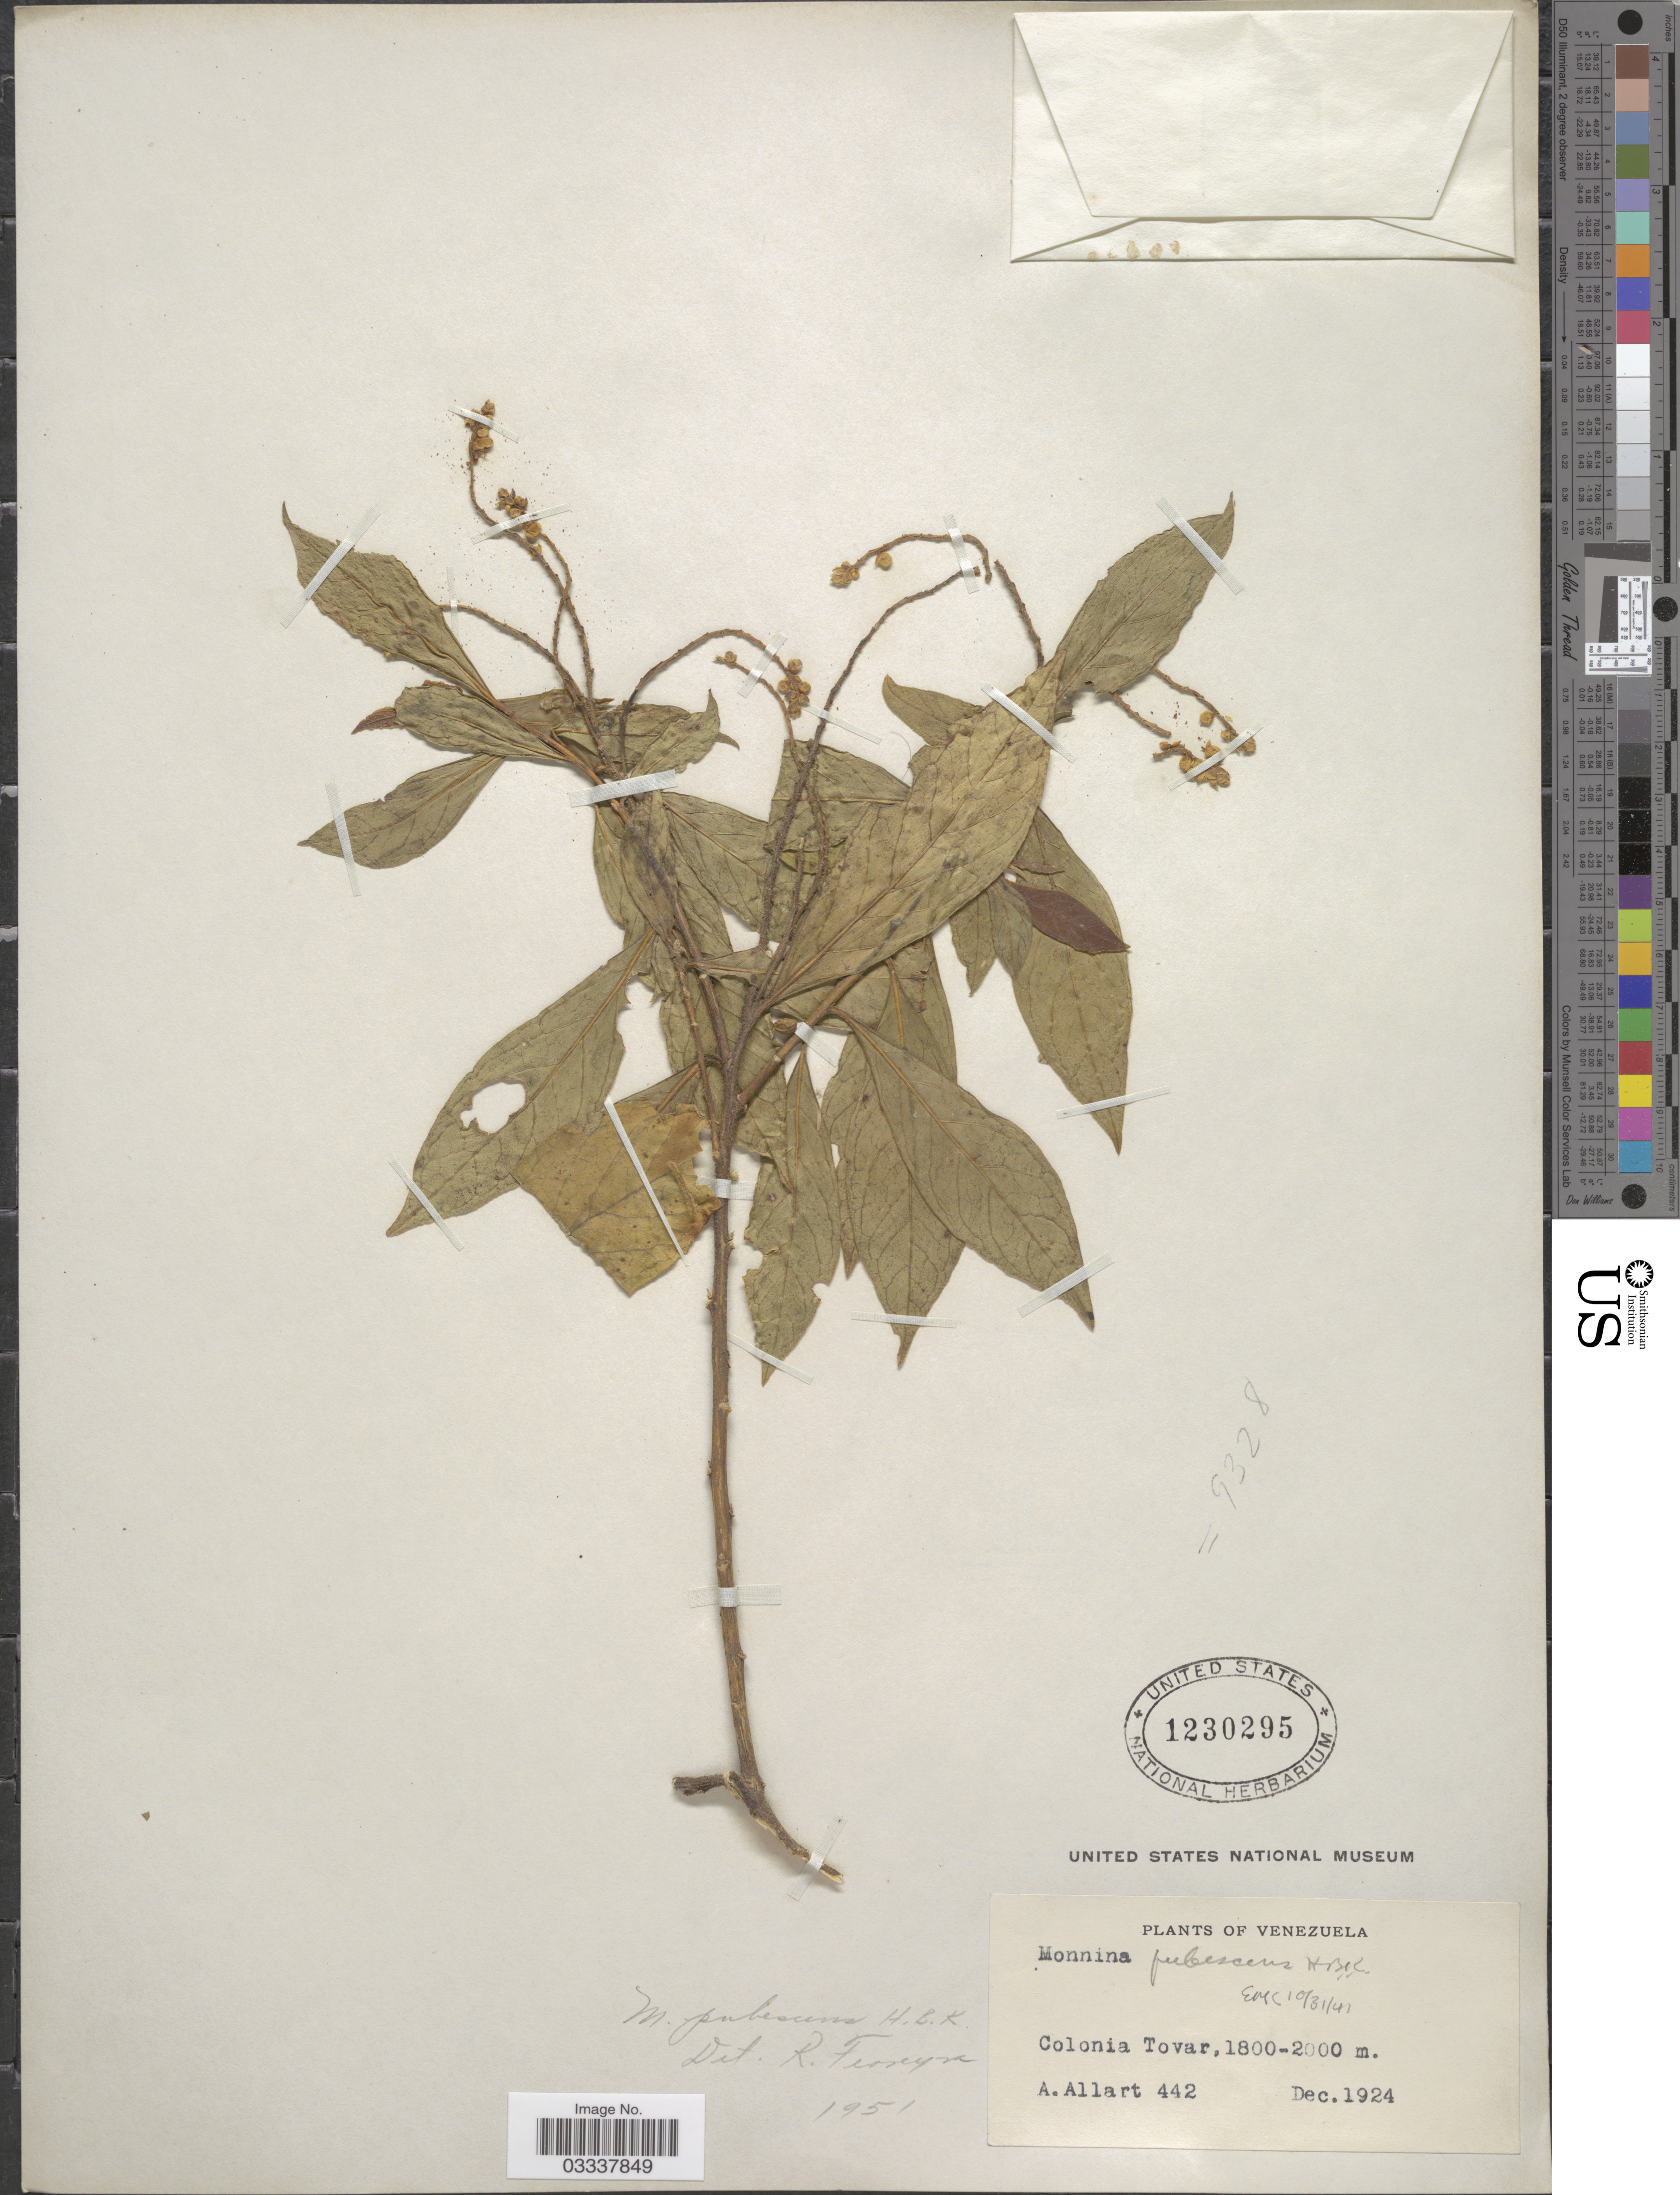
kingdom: Plantae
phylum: Tracheophyta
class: Magnoliopsida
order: Fabales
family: Polygalaceae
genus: Monnina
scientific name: Monnina pubescens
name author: Kunth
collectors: A. Allart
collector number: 442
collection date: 1924-12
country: Venezuela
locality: Colonia Tovar.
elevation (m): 1800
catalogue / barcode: US 1230295